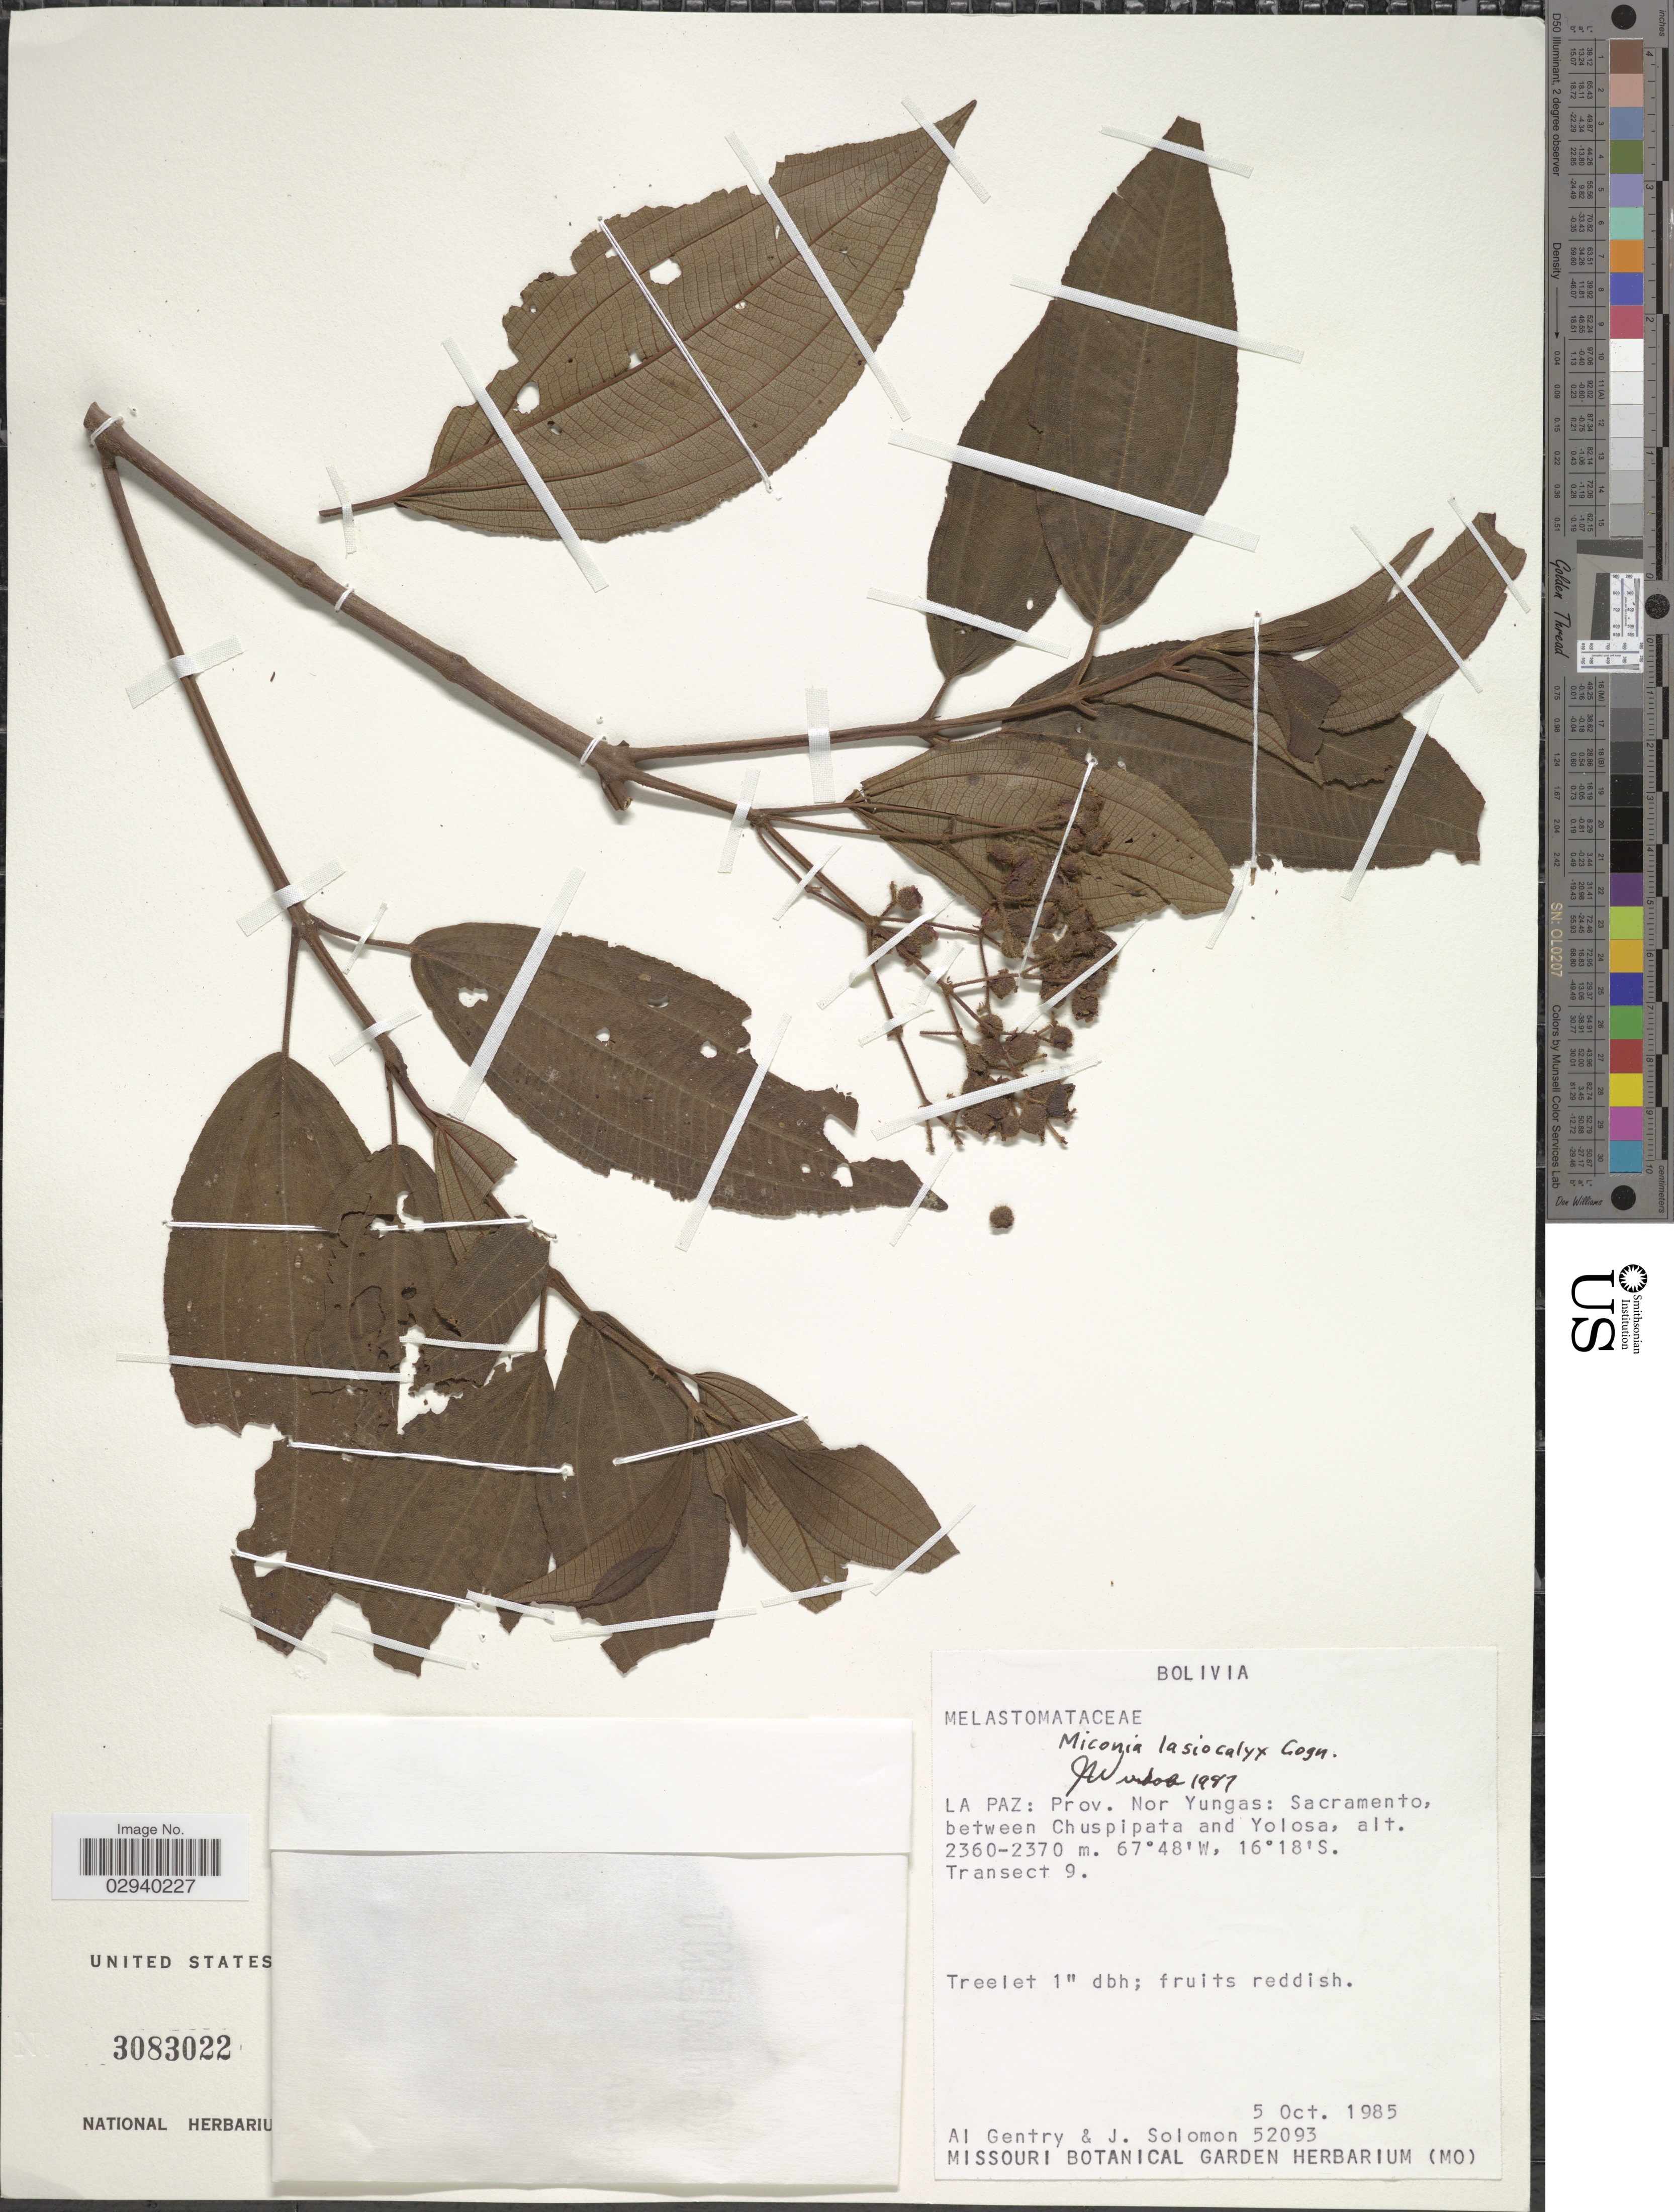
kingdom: Plantae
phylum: Tracheophyta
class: Magnoliopsida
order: Myrtales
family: Melastomataceae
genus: Miconia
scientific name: Miconia lasiocalyx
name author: Cogn.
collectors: A. H. Gentry & J. Solomon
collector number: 52093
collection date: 1985-10-05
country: Bolivia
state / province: La Paz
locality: Prov. Nor Yungas: Sacramento, between Chuspipata and Yolosa.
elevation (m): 2360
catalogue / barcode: US 3083022